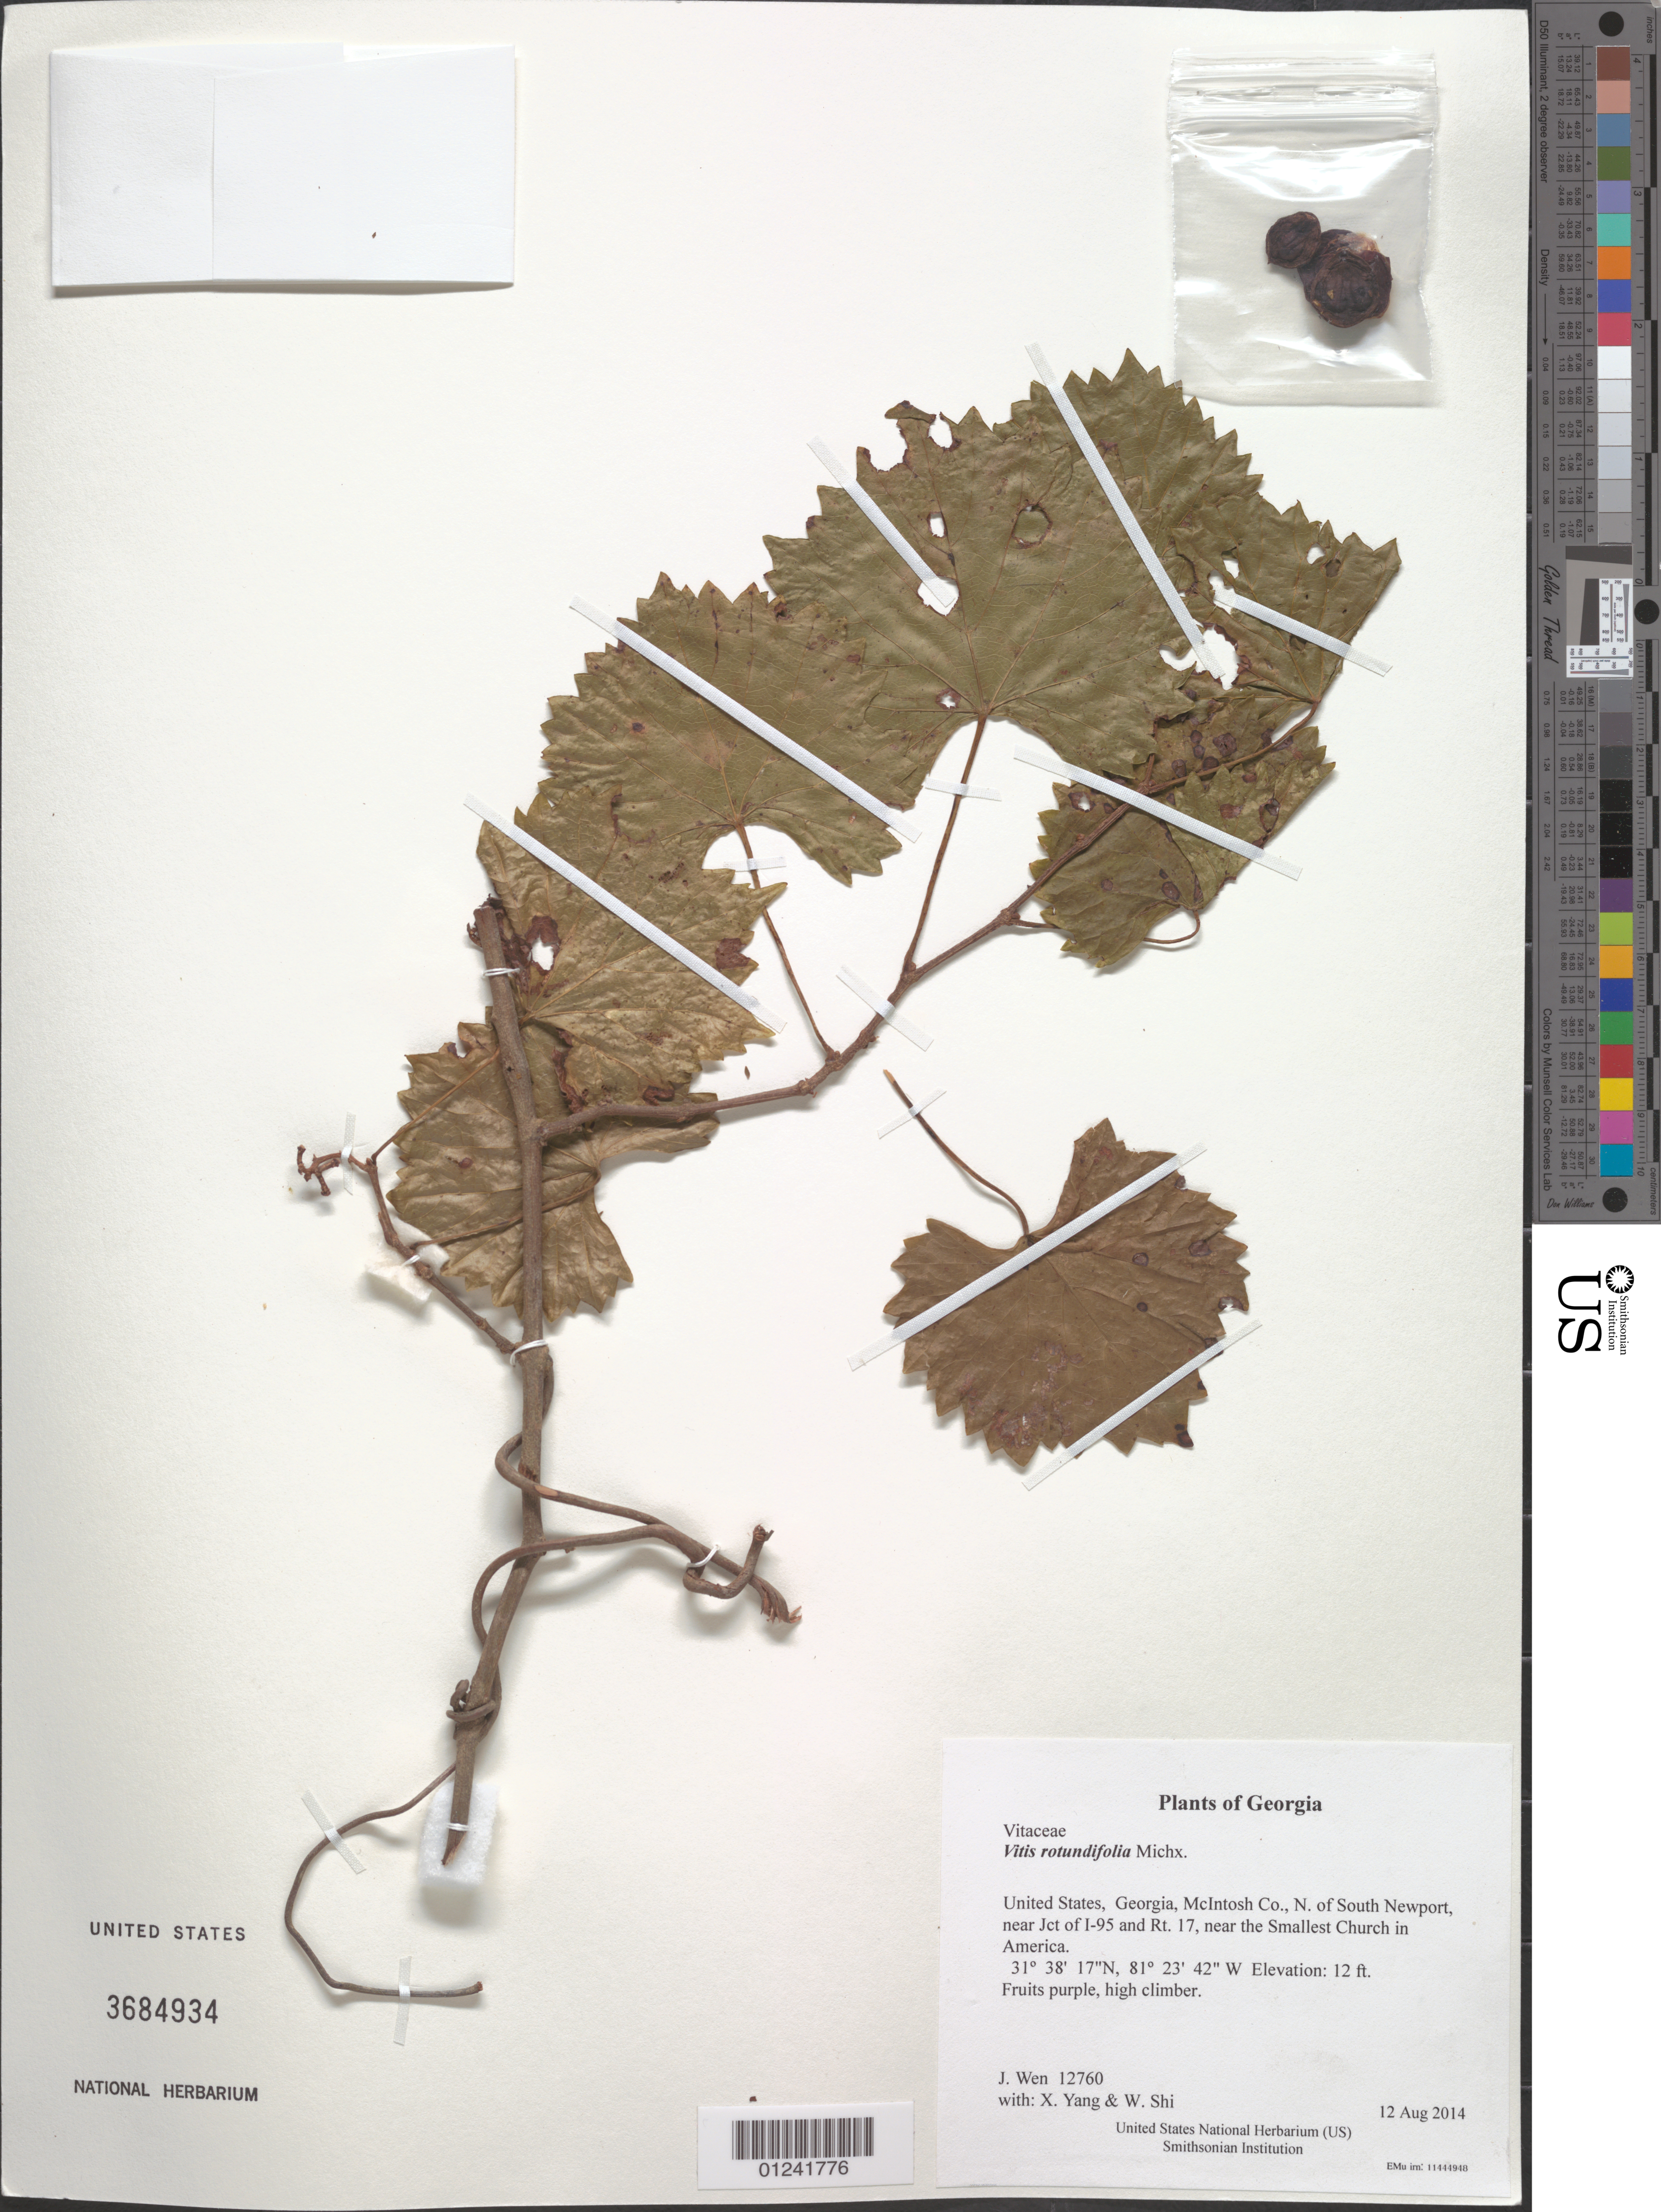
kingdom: Plantae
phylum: Tracheophyta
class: Magnoliopsida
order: Vitales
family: Vitaceae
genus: Vitis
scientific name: Vitis rotundifolia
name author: Michx.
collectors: J. Wen, X. Yang & W. Shi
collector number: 12760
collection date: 2014-08-12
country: United States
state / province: Georgia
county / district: McIntosh Co.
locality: N. of South Newport, near Jct of I-95 and Rt. 17, near the Smallest Church in America.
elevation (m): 4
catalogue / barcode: US 3684934